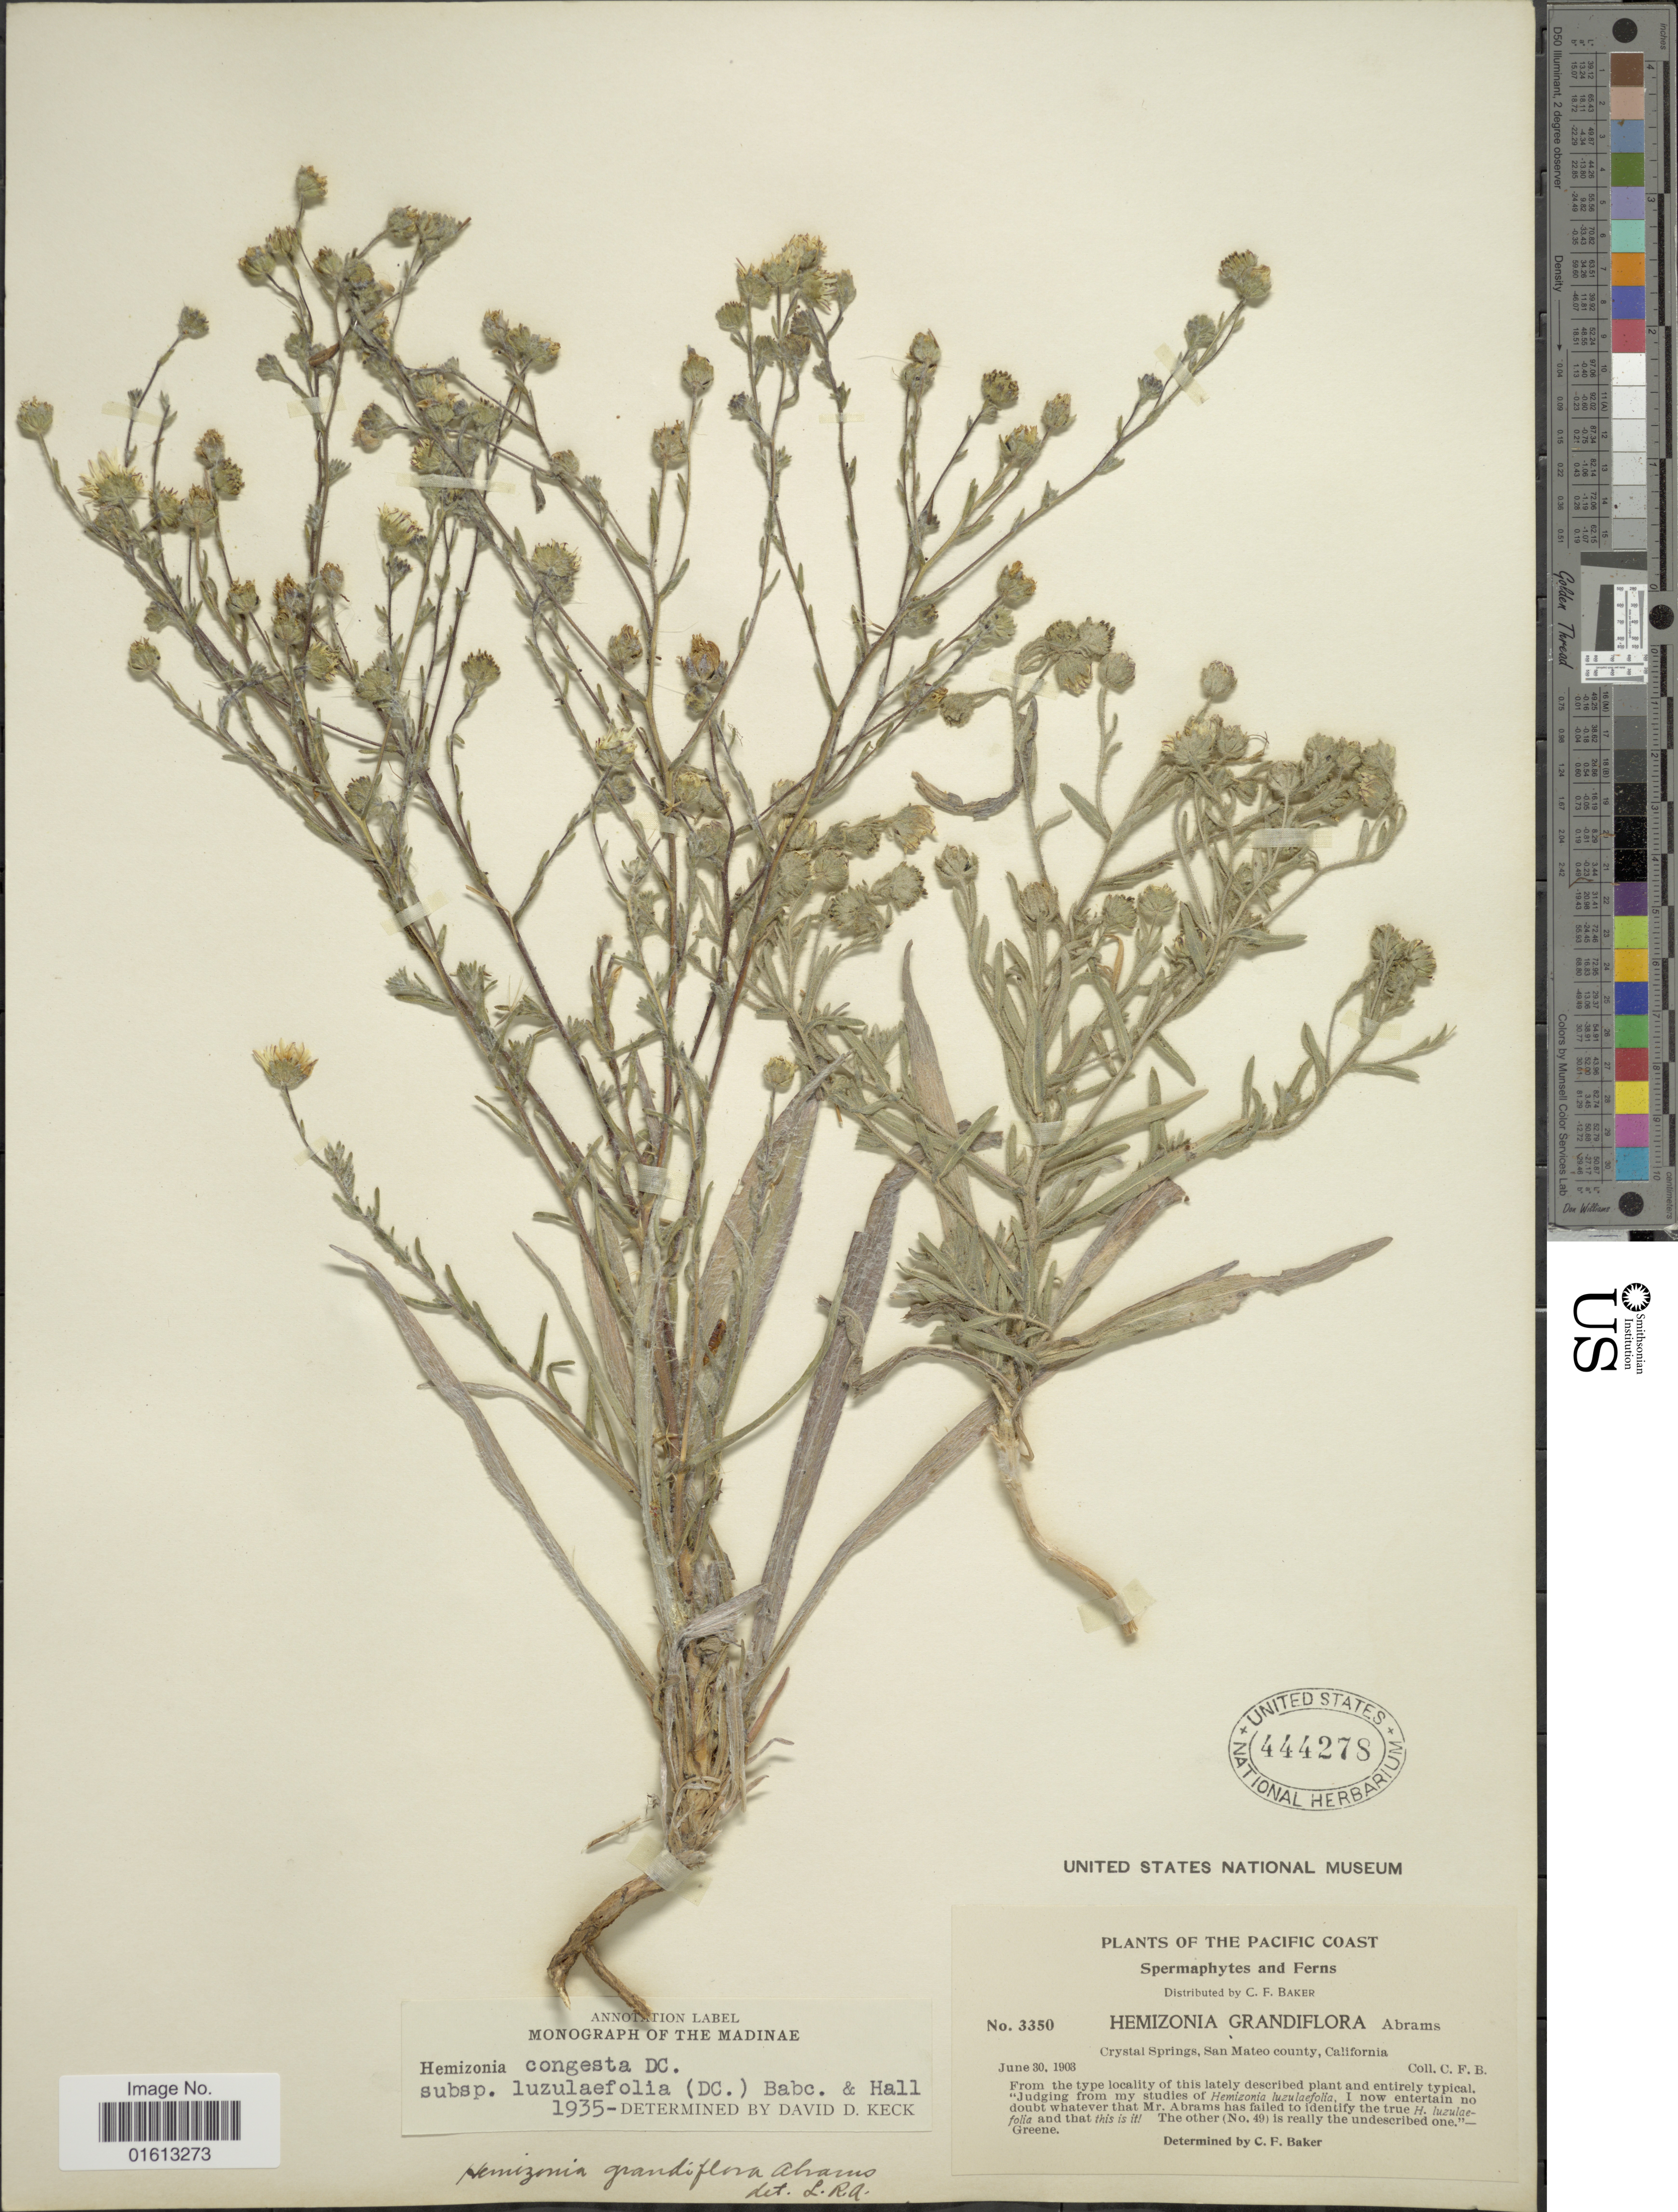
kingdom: Plantae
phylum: Tracheophyta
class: Magnoliopsida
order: Asterales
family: Asteraceae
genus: Hemizonia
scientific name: Hemizonia congesta subsp. luzulaefolia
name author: (DC.) Babc. & H.M. Hall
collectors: C. F. Baker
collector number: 3350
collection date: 1903-06-30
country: United States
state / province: California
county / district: San Mateo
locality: Pacific Coast, Crystal Springs, San Mateo County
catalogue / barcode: US 444278